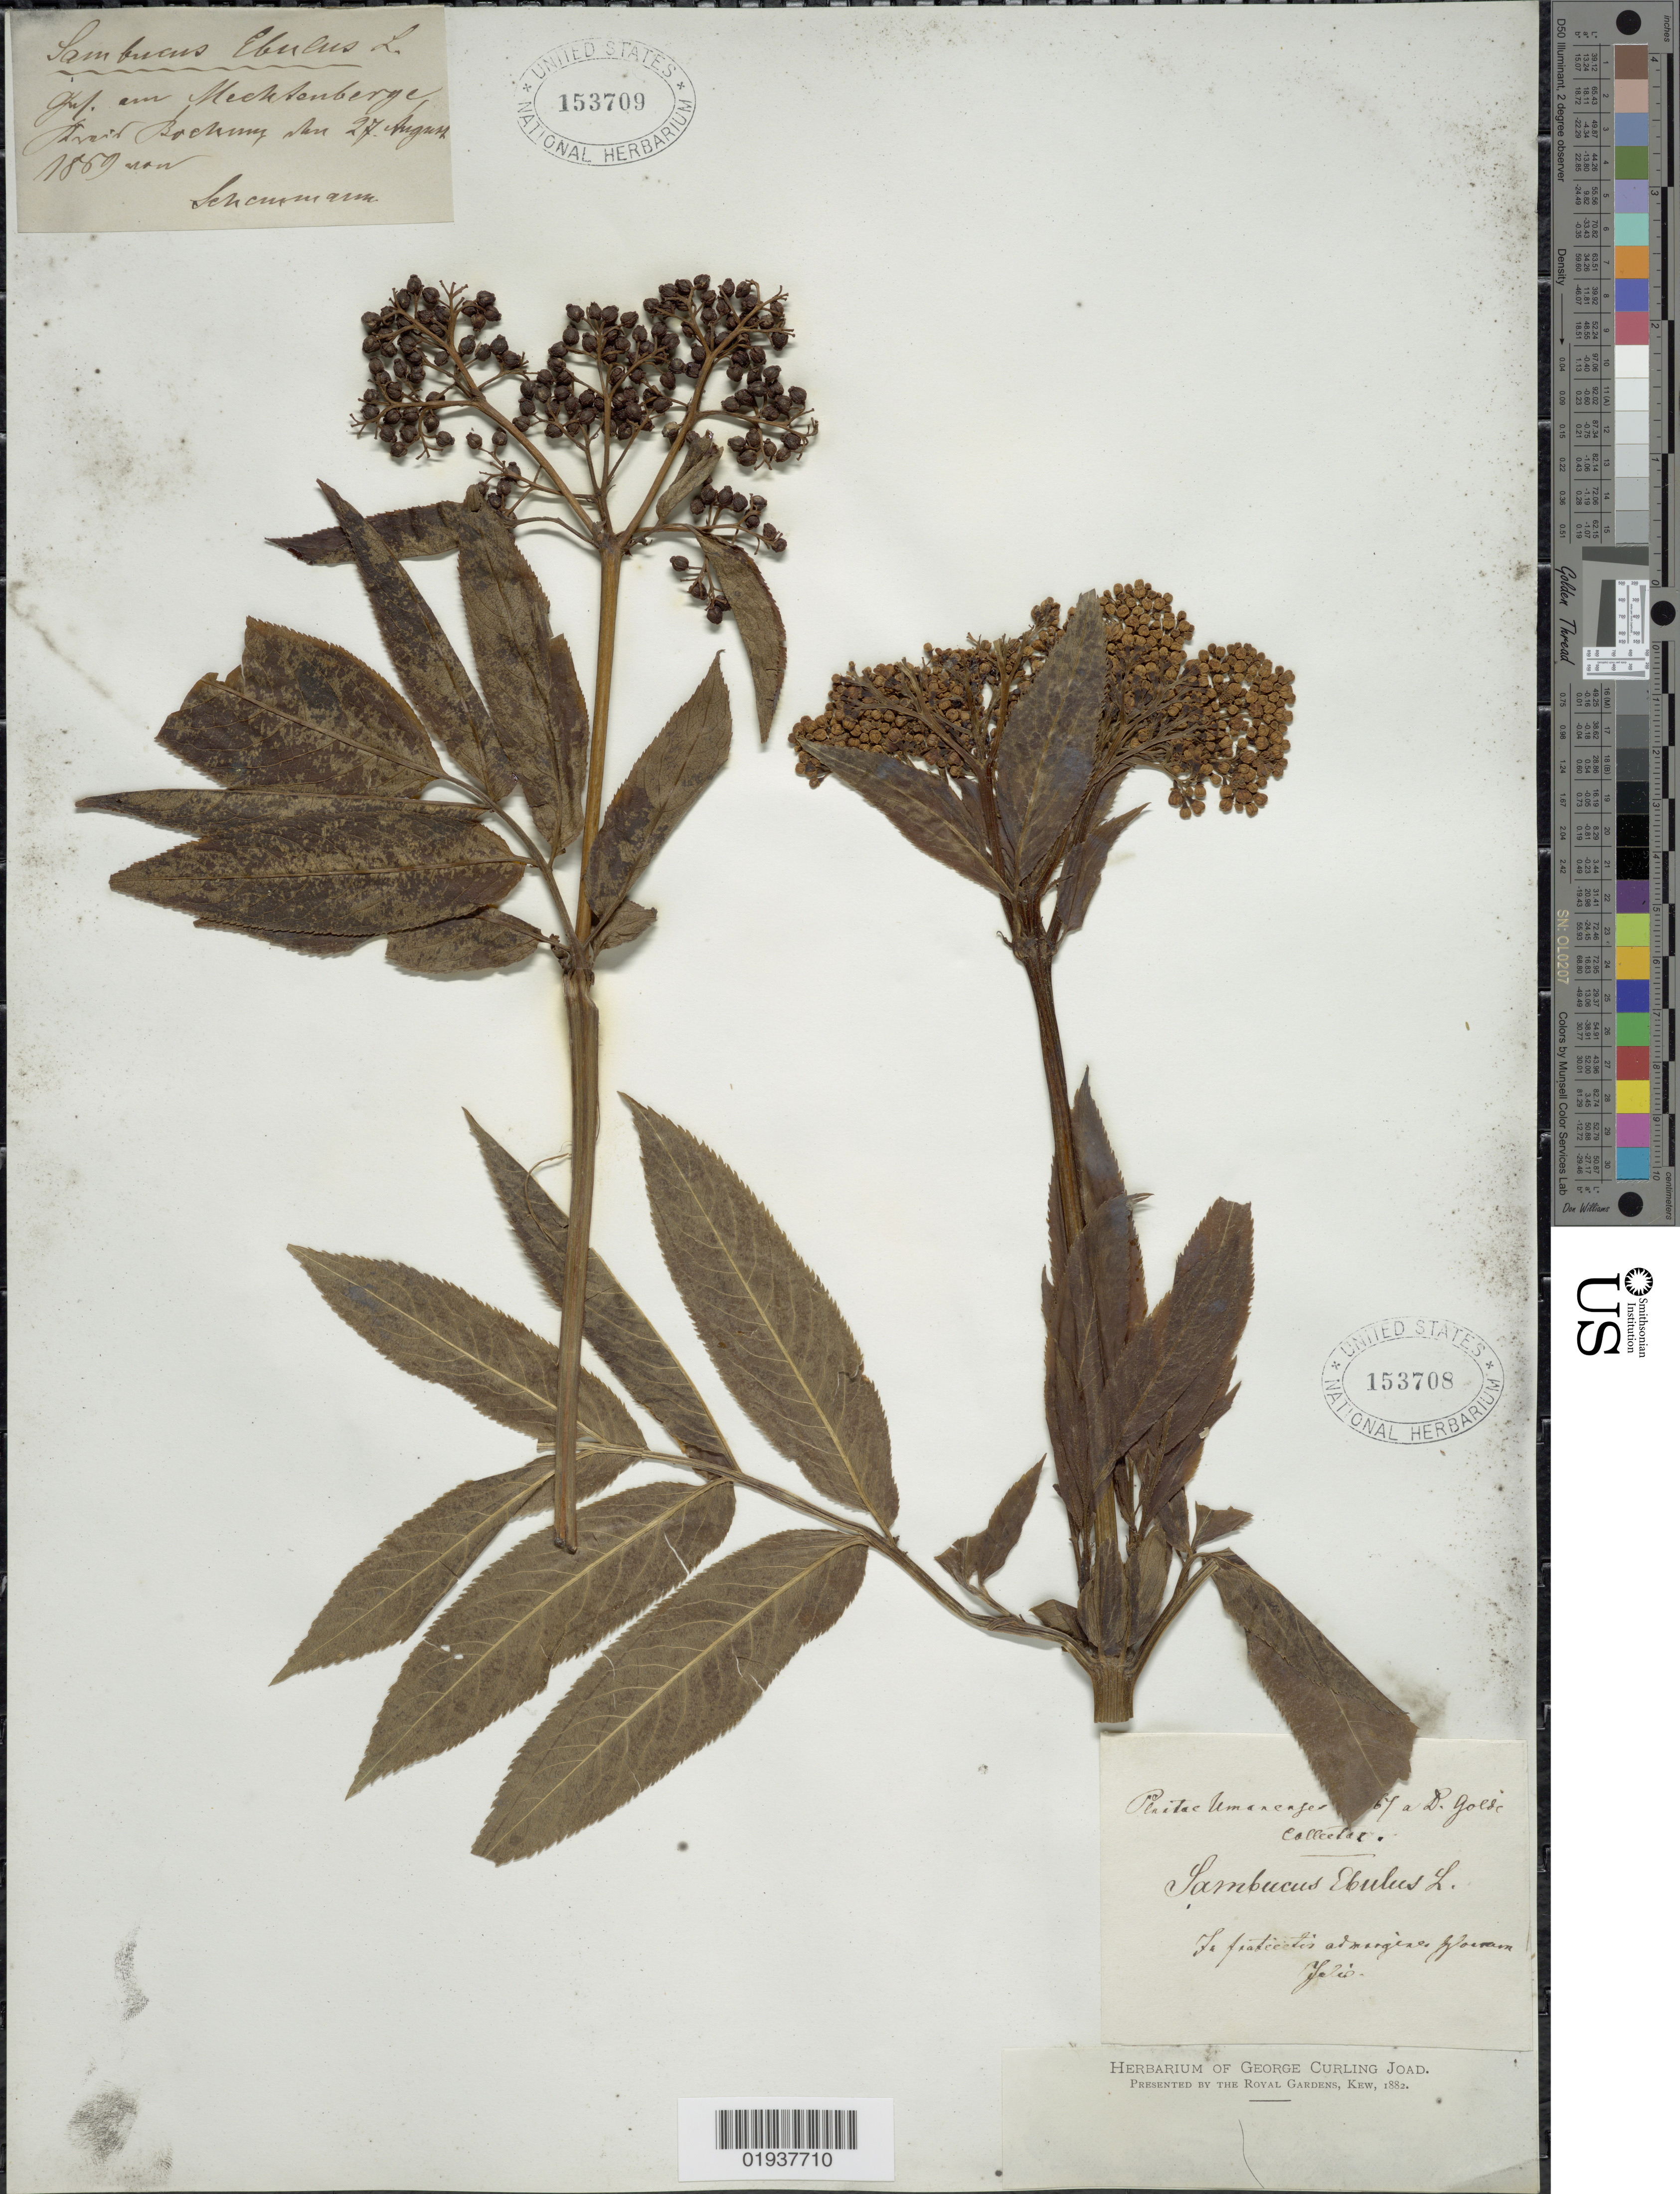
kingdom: Plantae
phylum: Tracheophyta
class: Magnoliopsida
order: Dipsacales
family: Viburnaceae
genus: Sambucus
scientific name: Sambucus ebulus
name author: L.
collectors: D. Golde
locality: Umanenges [interpreted]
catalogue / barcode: US 153708